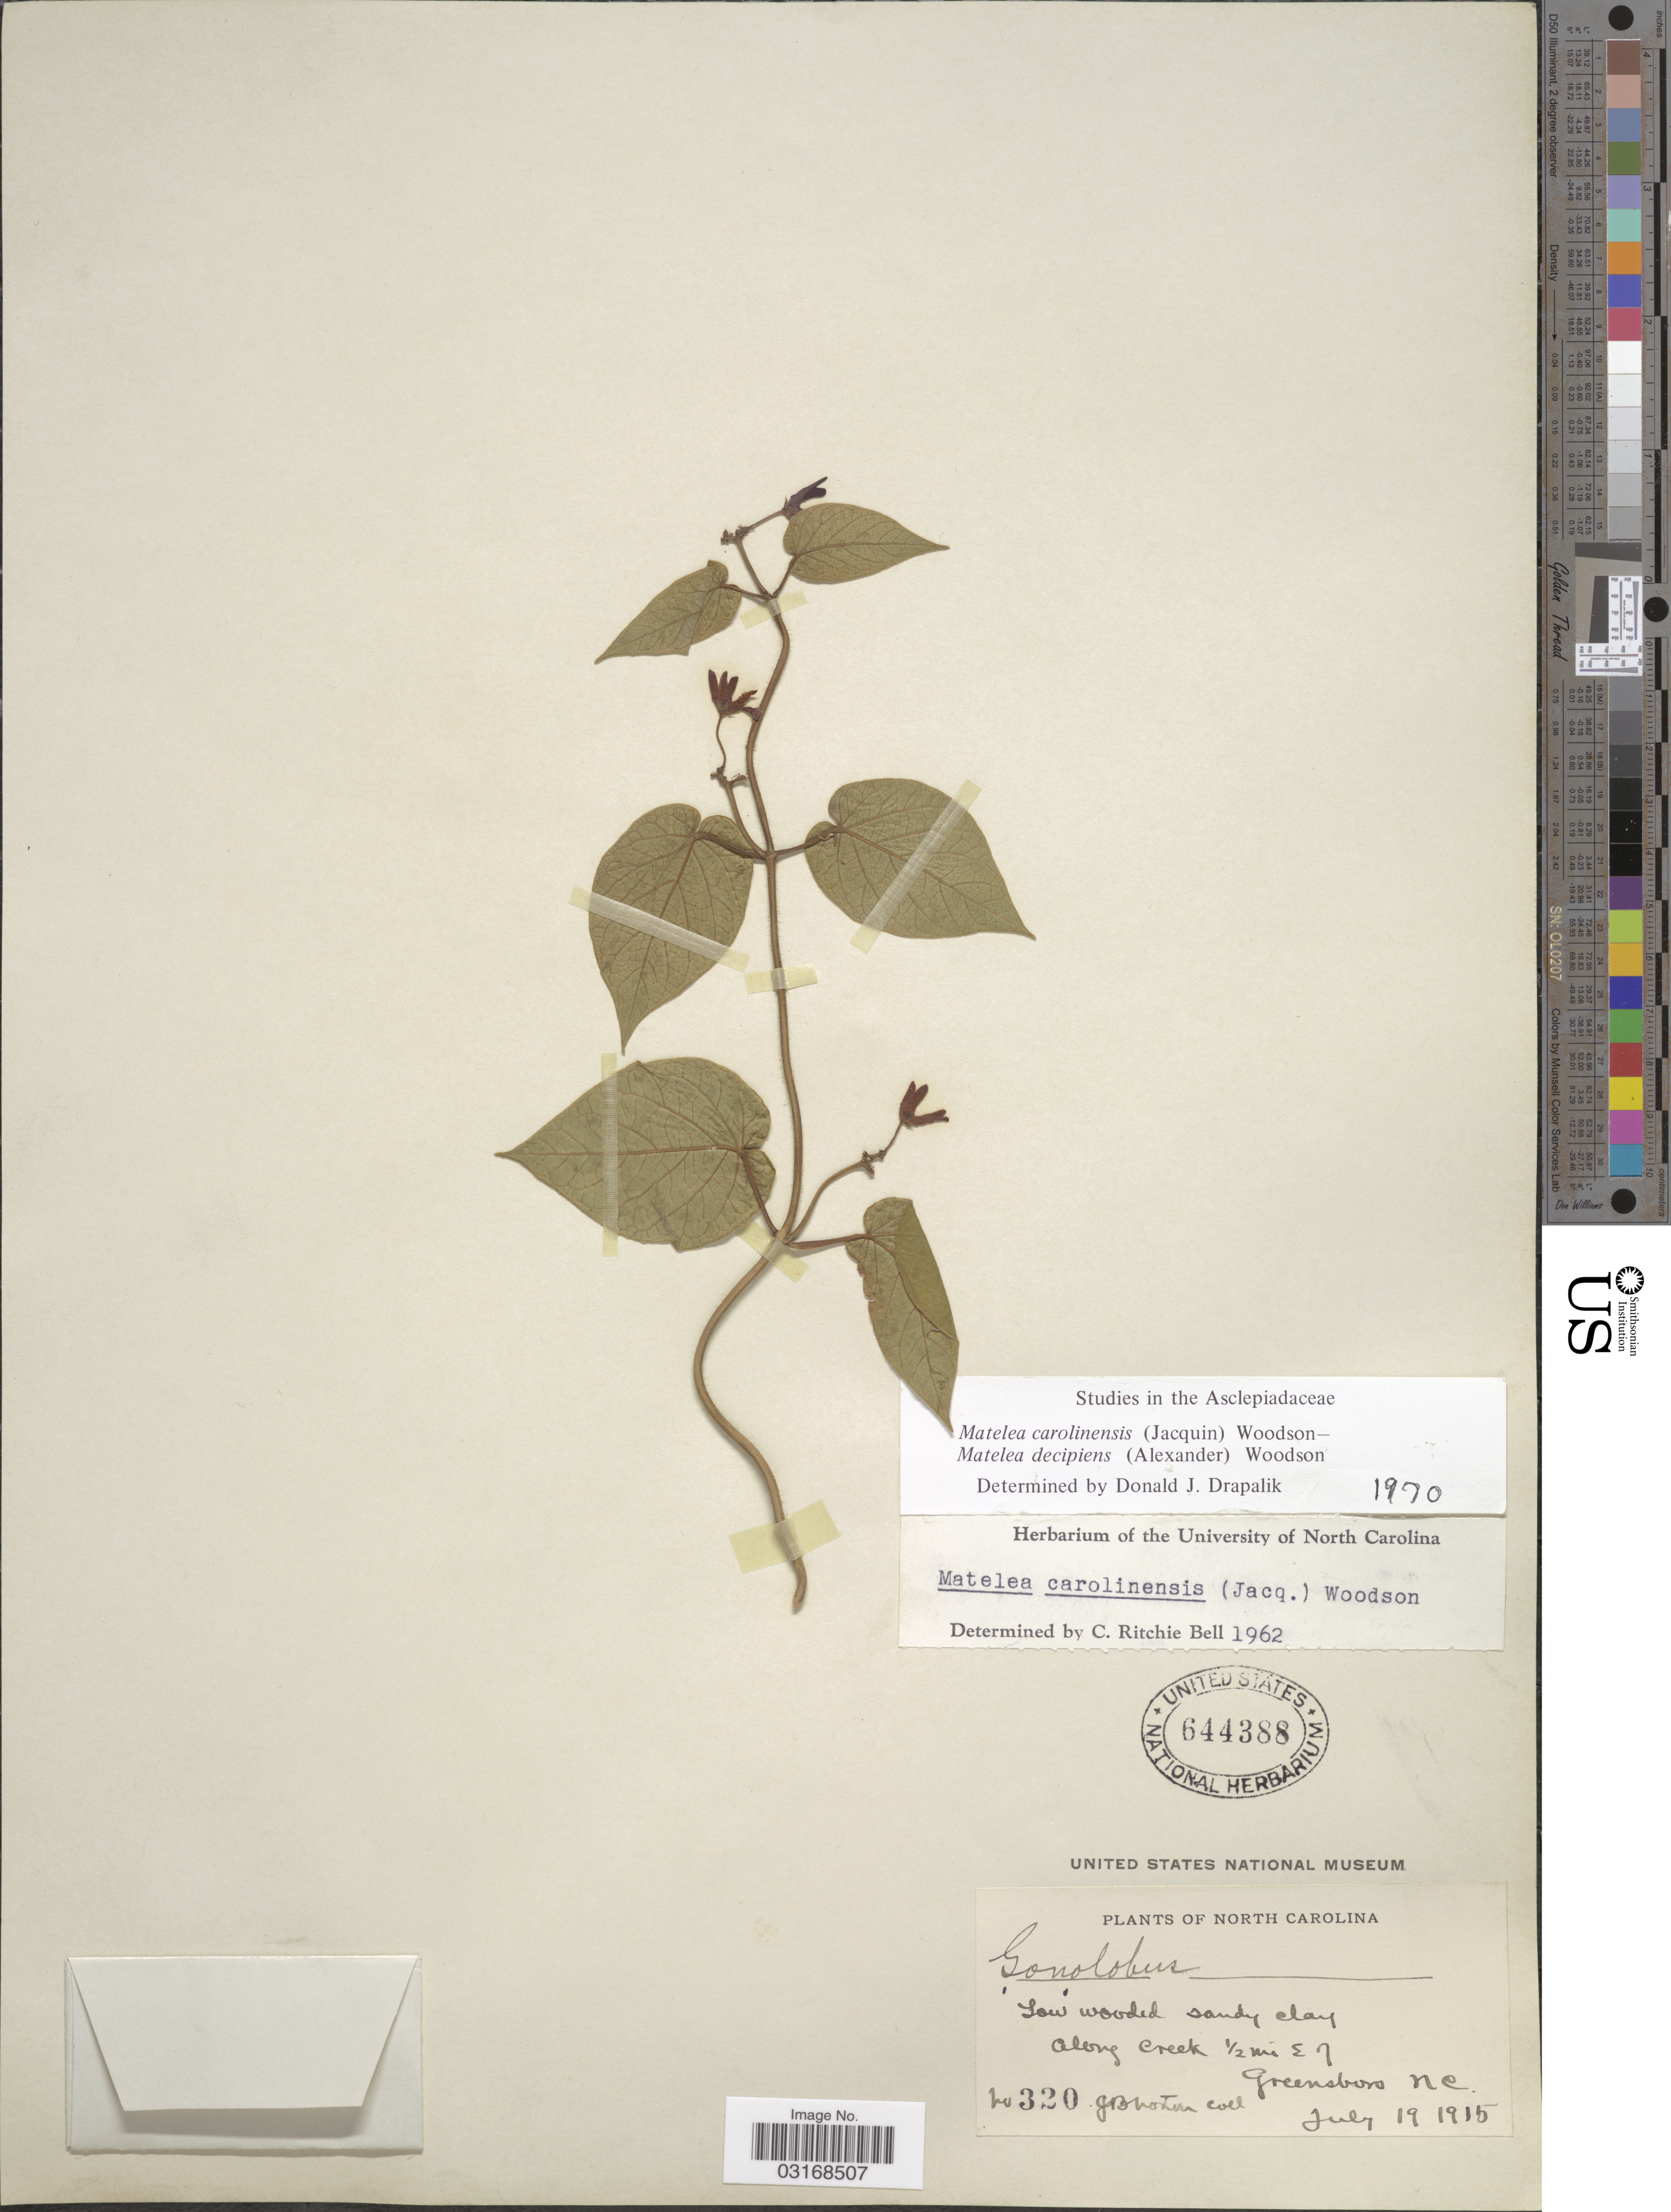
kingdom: Plantae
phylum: Tracheophyta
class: Magnoliopsida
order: Gentianales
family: Apocynaceae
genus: Matelea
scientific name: Matelea carolinensis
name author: (Jacq.) Woodson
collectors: J. B. Norton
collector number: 320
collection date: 1915-07-19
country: United States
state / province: North Carolina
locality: Along creek 1/2 mi E of Greensboro N. C.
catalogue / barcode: US 644388